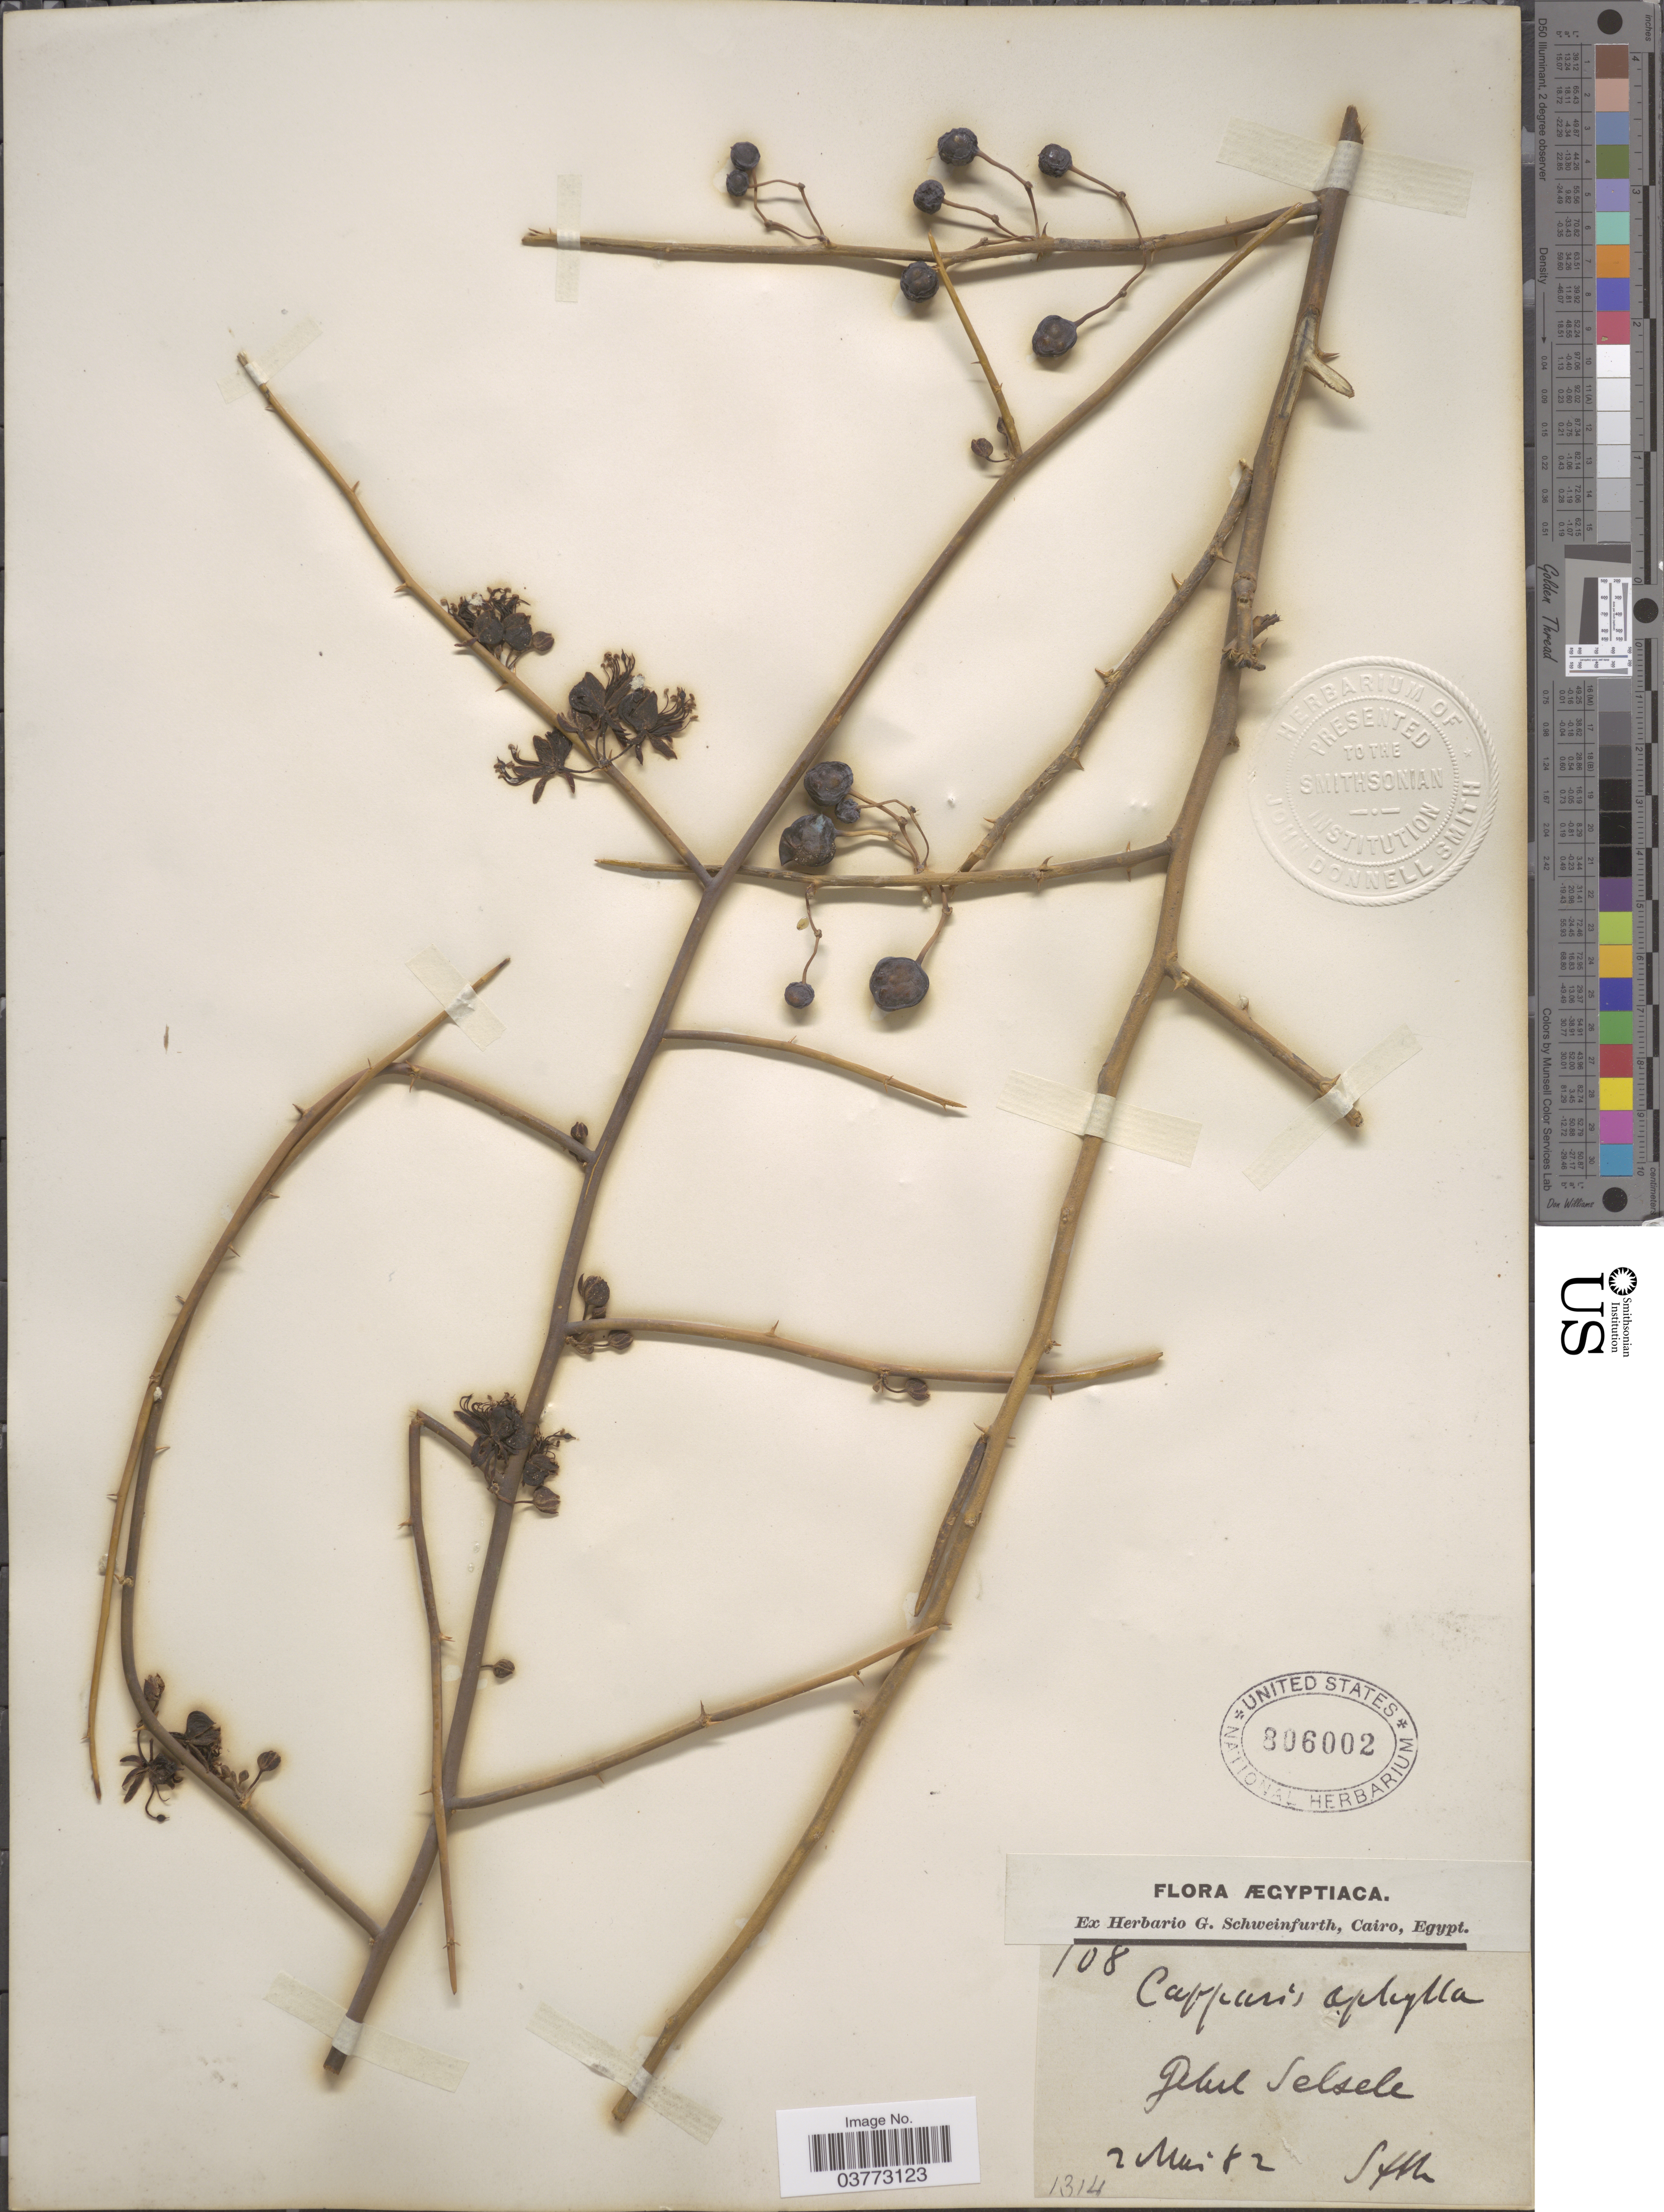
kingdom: Plantae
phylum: Tracheophyta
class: Magnoliopsida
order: Brassicales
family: Capparaceae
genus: Capparis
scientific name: Capparis aphylla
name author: Roth ex Hayne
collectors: G. A. Schweinfurth (herbarium)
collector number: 108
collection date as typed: Transcribed d/m/y: 2/5/82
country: Egypt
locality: Gebel Selsele.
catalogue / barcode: US 806002